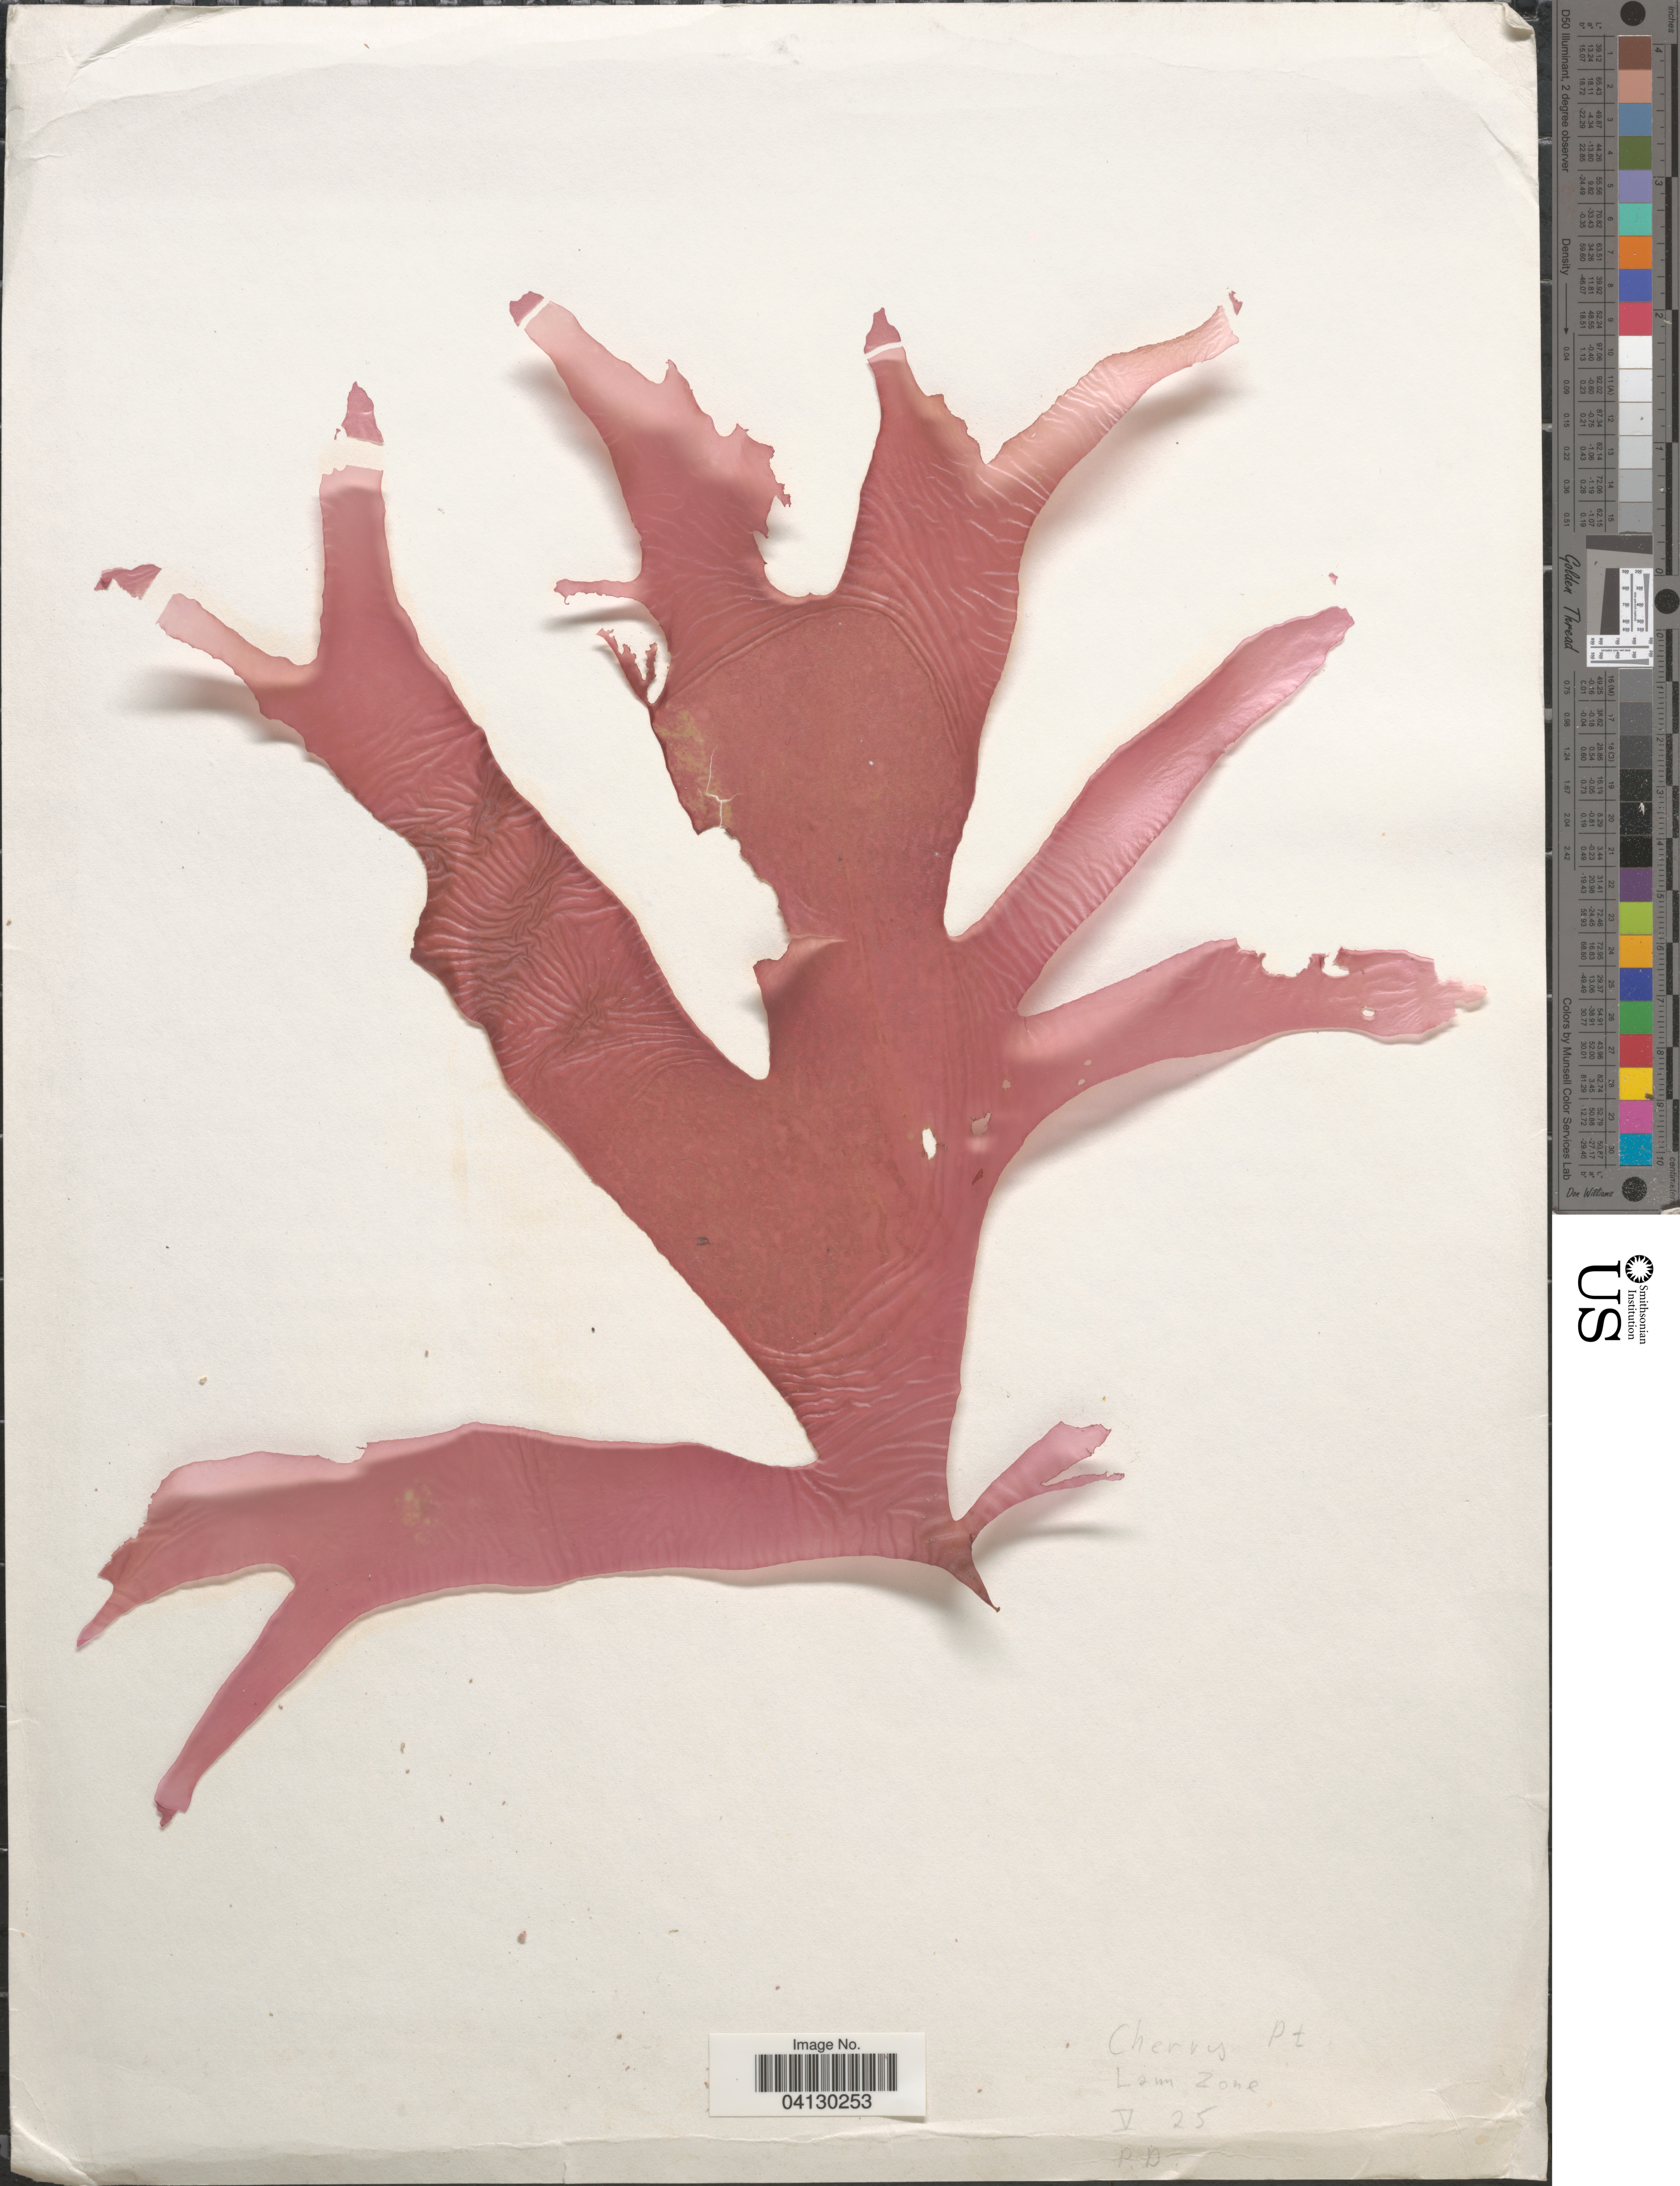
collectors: P. D.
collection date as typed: Transcribed d/m/y: /5/25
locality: Cherry Pt. Lawn [interpreted] Zone.